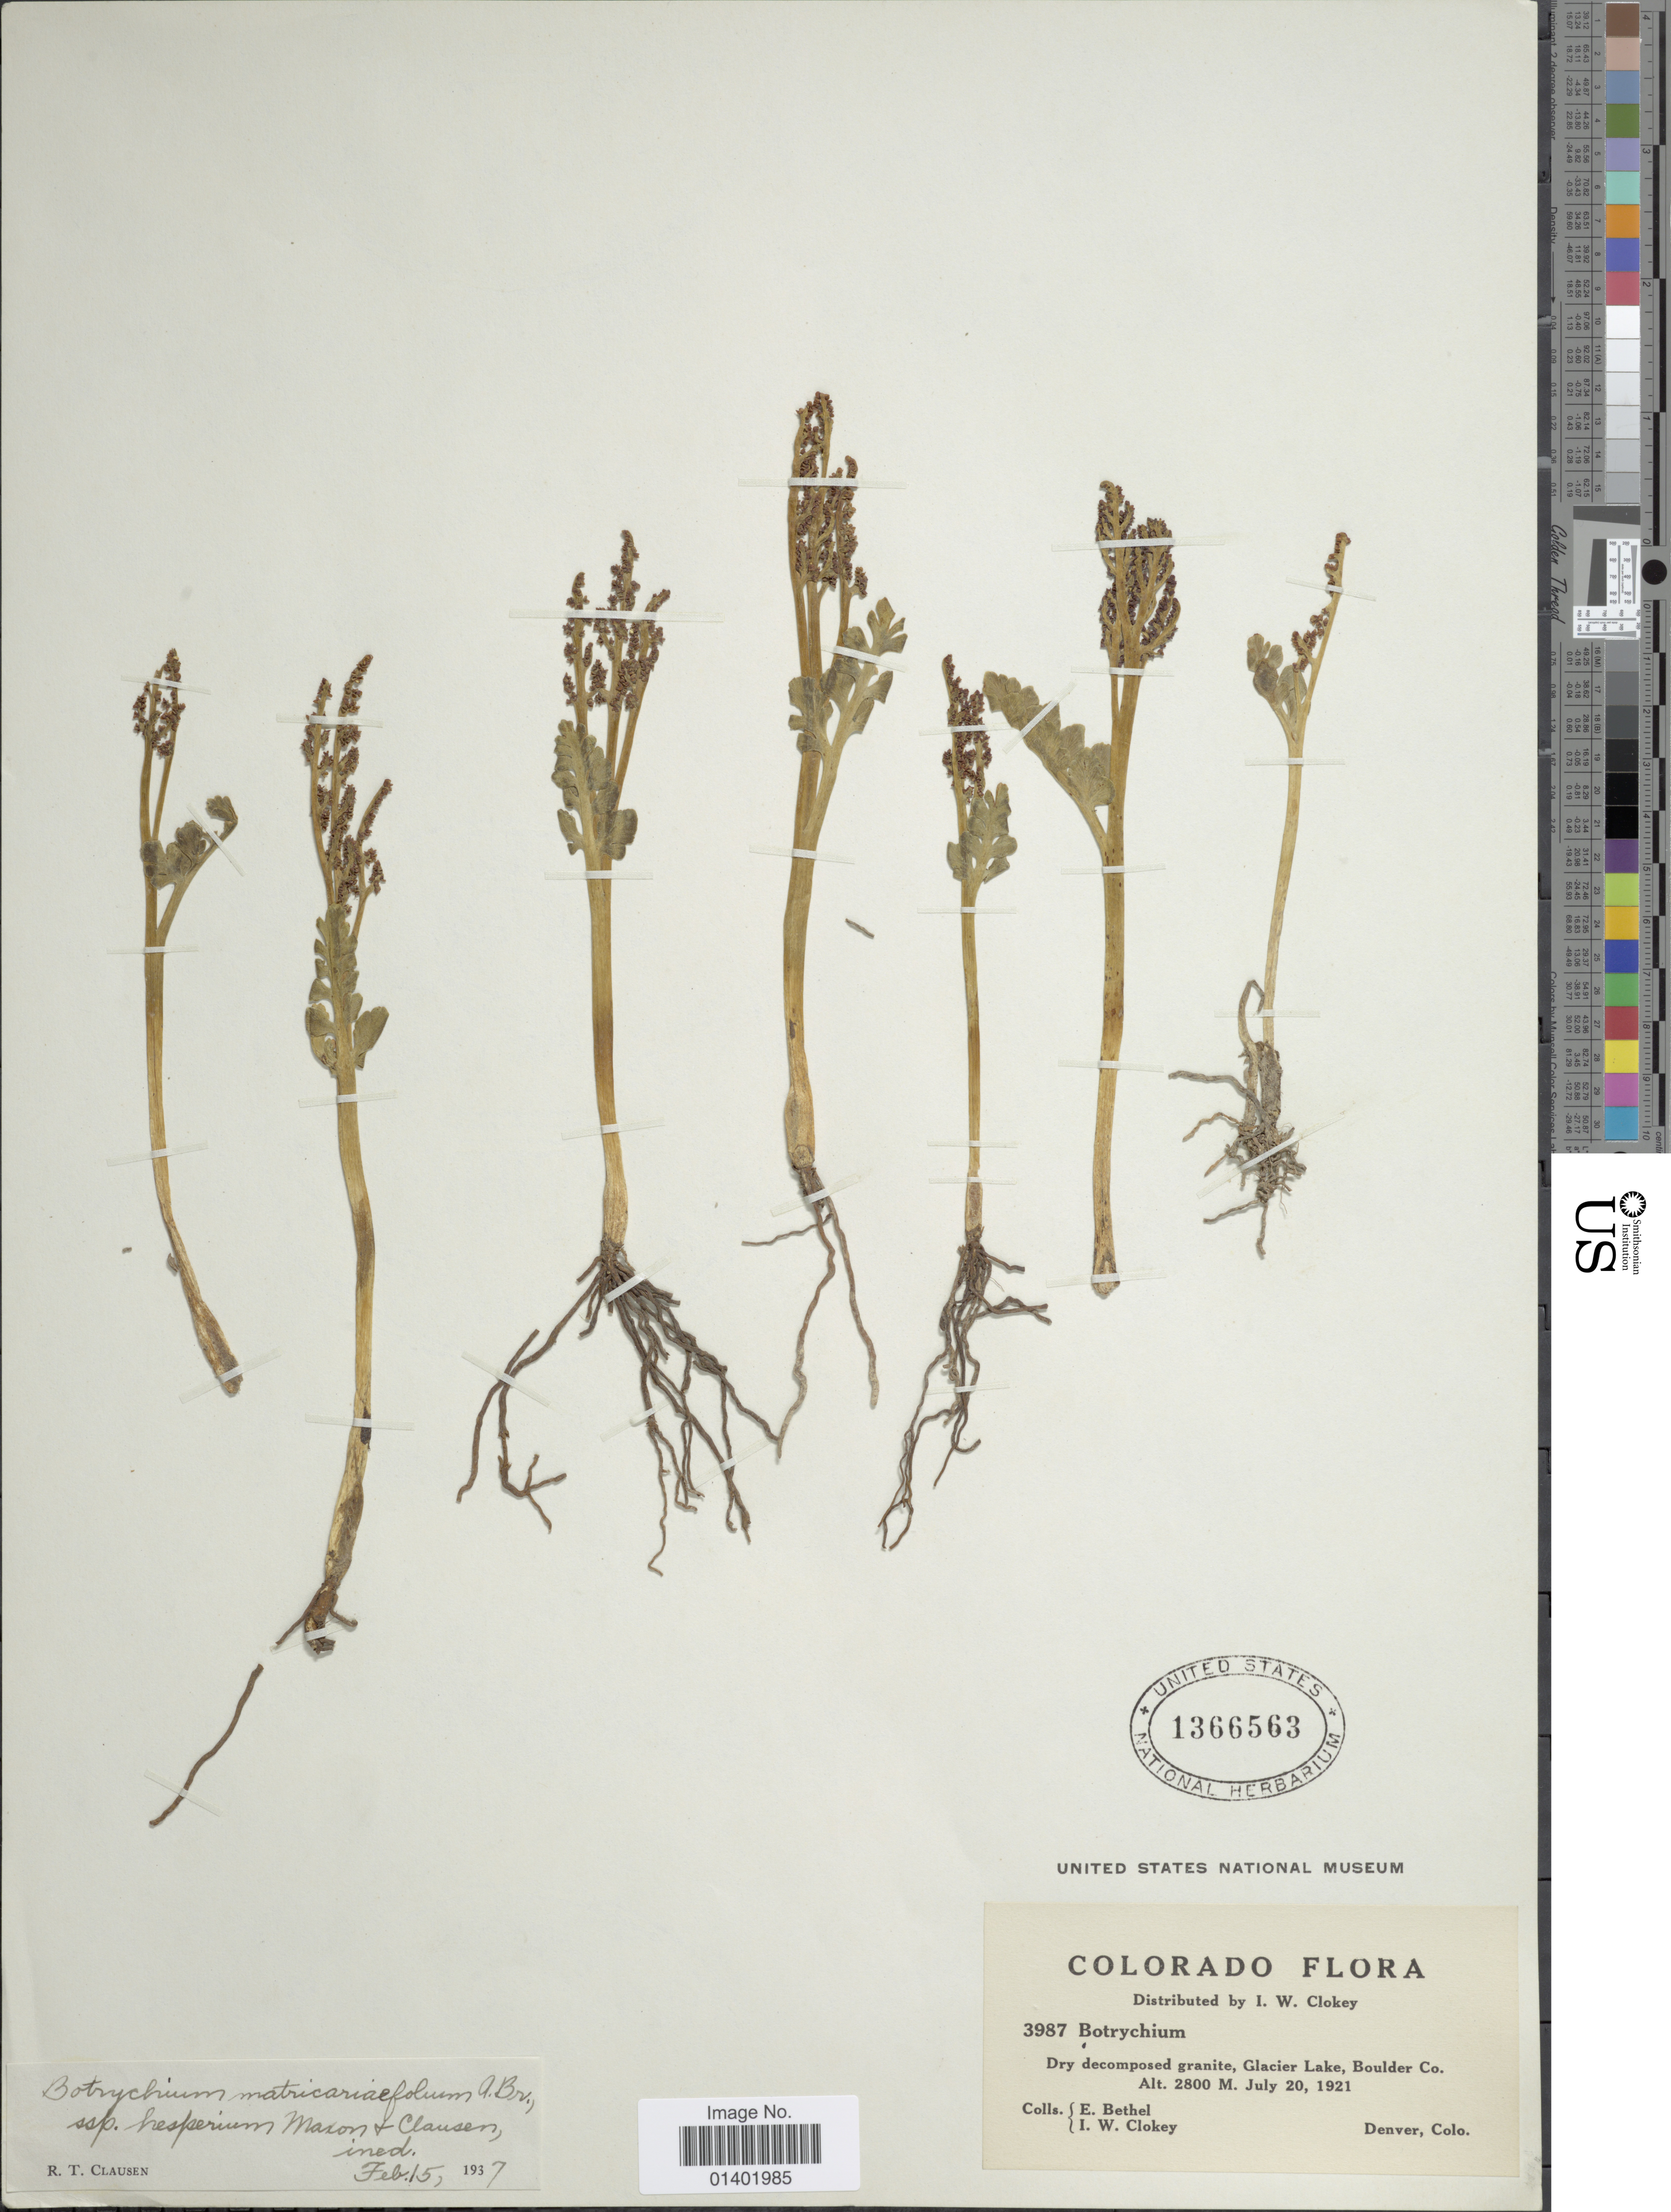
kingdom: Plantae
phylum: Tracheophyta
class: Polypodiopsida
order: Ophioglossales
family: Ophioglossaceae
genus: Botrychium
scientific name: Botrychium hesperium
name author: (Maxon & R.T. Clausen) W.H. Wagner & Lellinger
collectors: E. Bethel & I. W. Clokey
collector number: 3987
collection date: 1921-07-20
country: United States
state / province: Colorado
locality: Dry decomposed granite, Glacier Lake, Boulder co.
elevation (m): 2800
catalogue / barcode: US 1366563